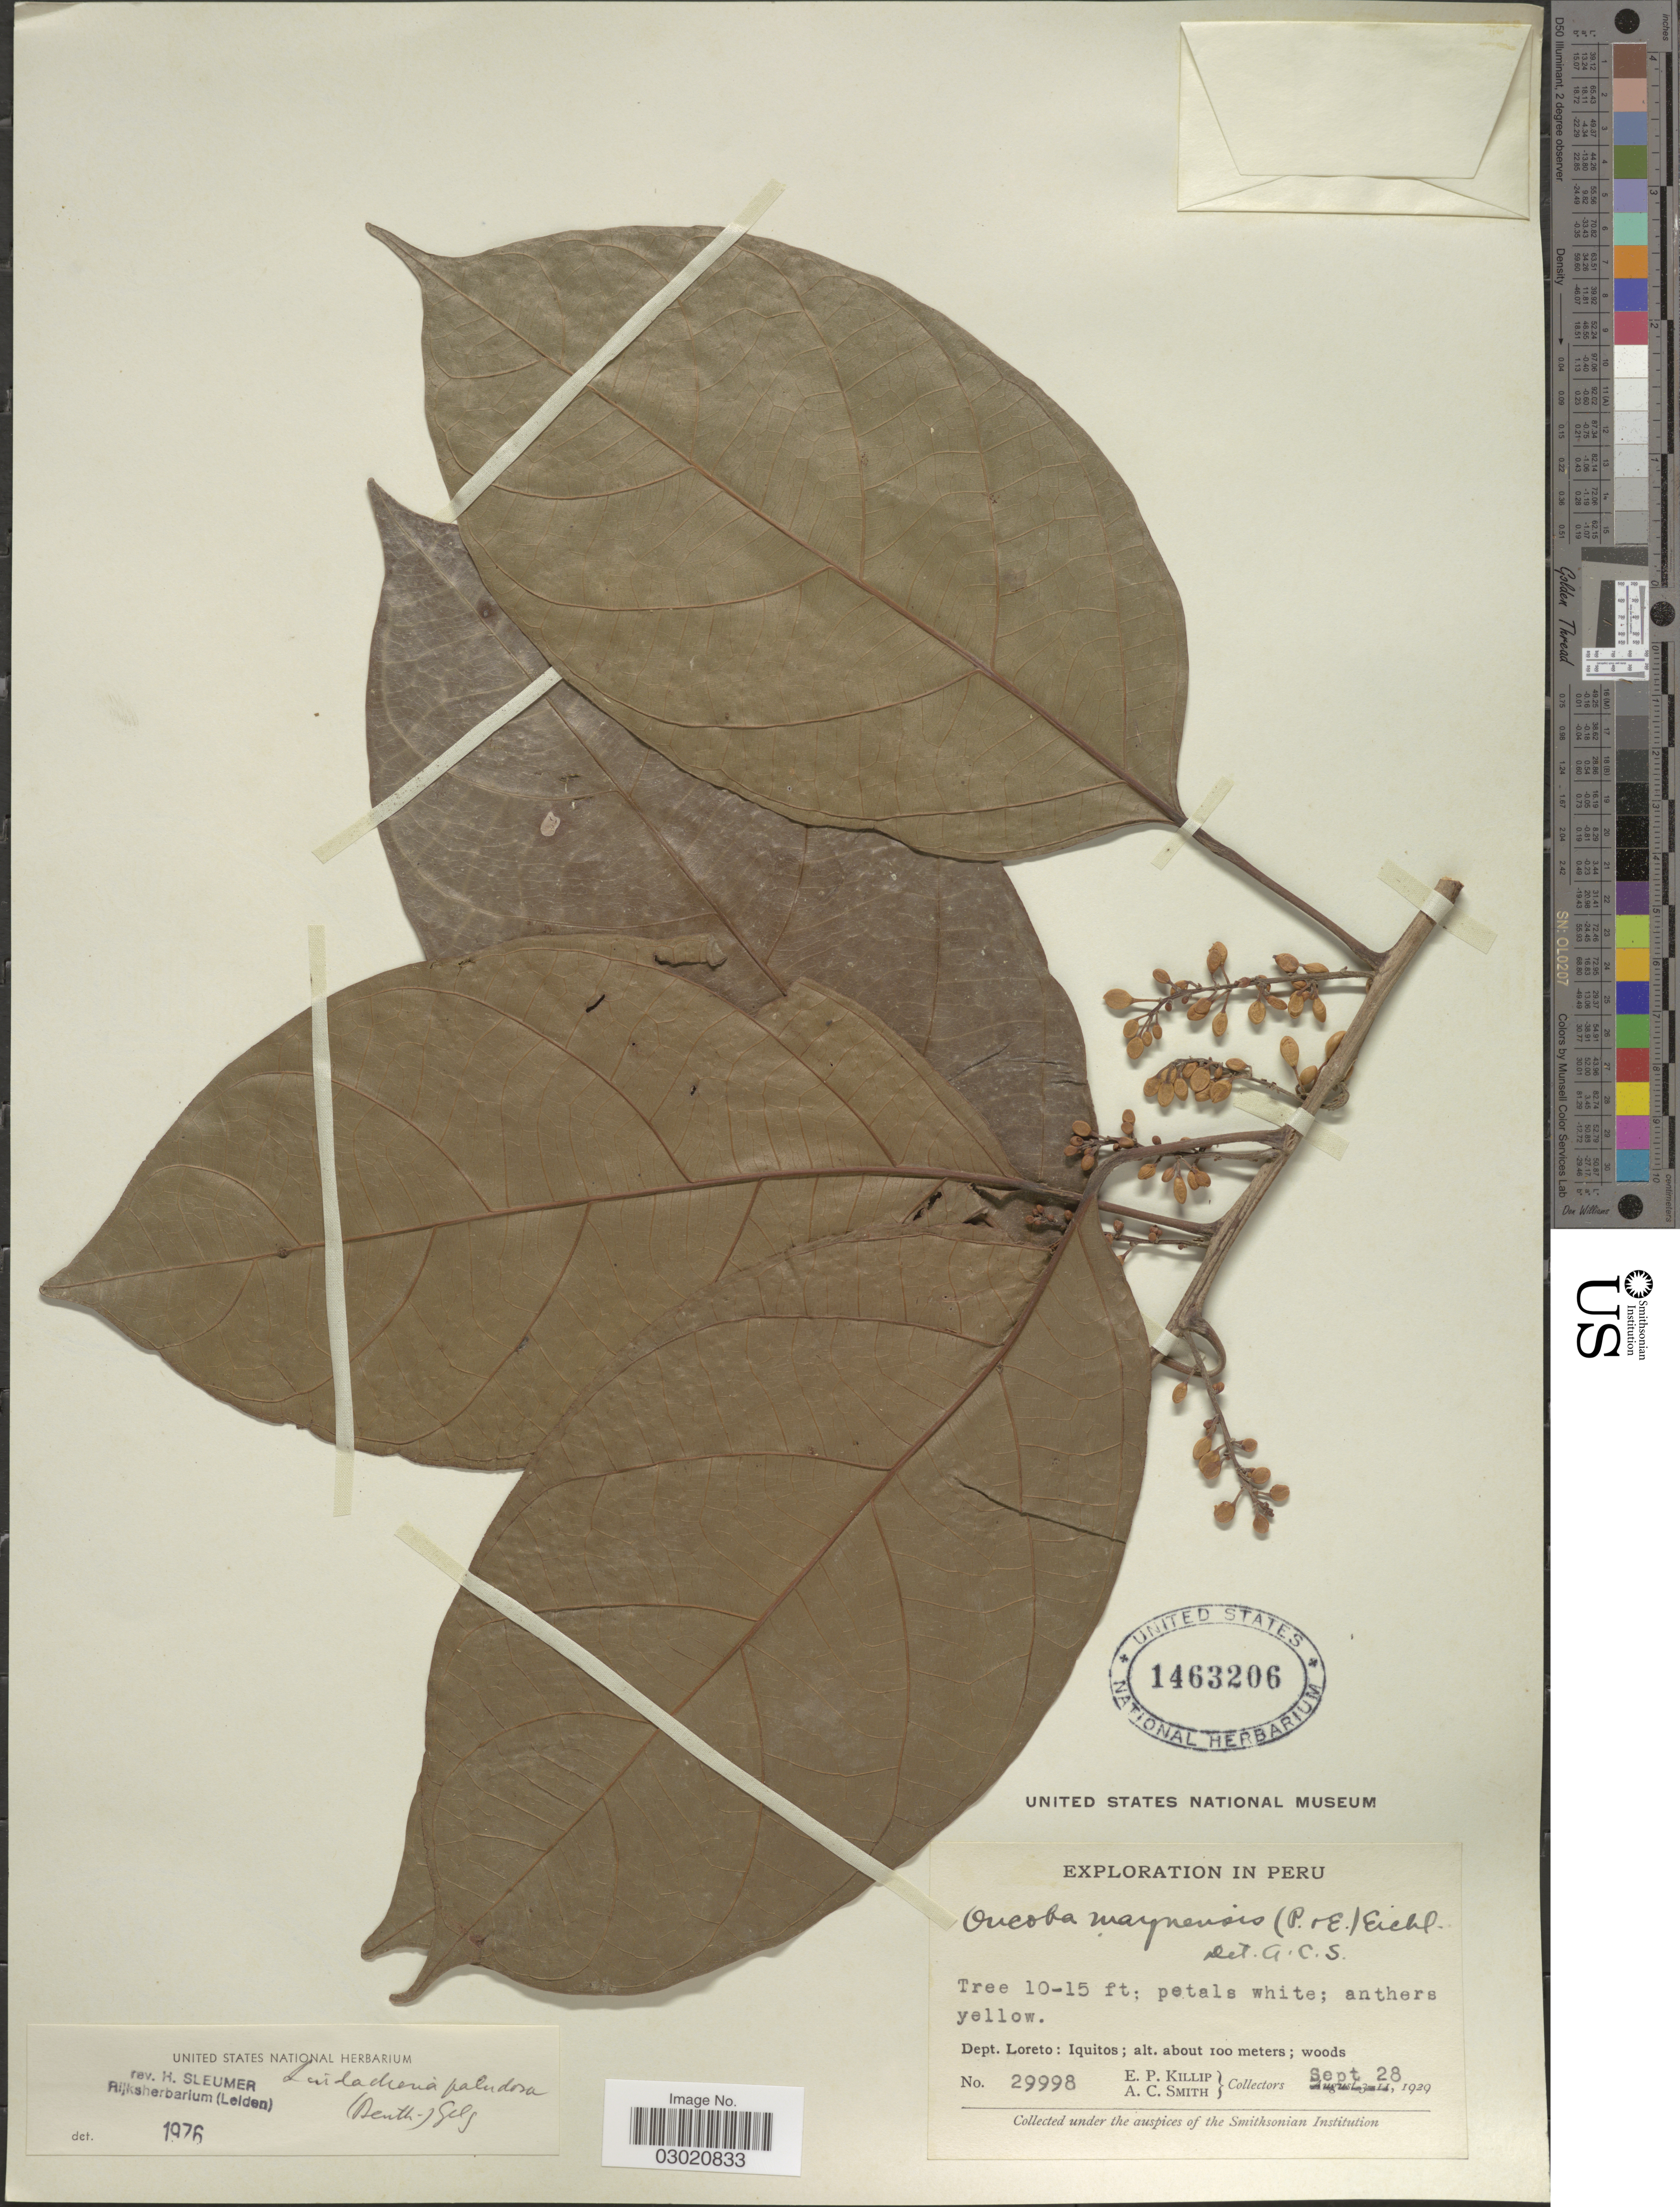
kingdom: Plantae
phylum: Tracheophyta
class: Magnoliopsida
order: Malpighiales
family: Achariaceae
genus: Lindackeria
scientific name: Lindackeria paludosa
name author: (Benth.) Gilg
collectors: E. P. Killip & A. C. Smith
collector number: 29998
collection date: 1929-09-28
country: Peru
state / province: Loreto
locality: Dept. Loreto: Iquitos.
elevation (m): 100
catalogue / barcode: US 1463206